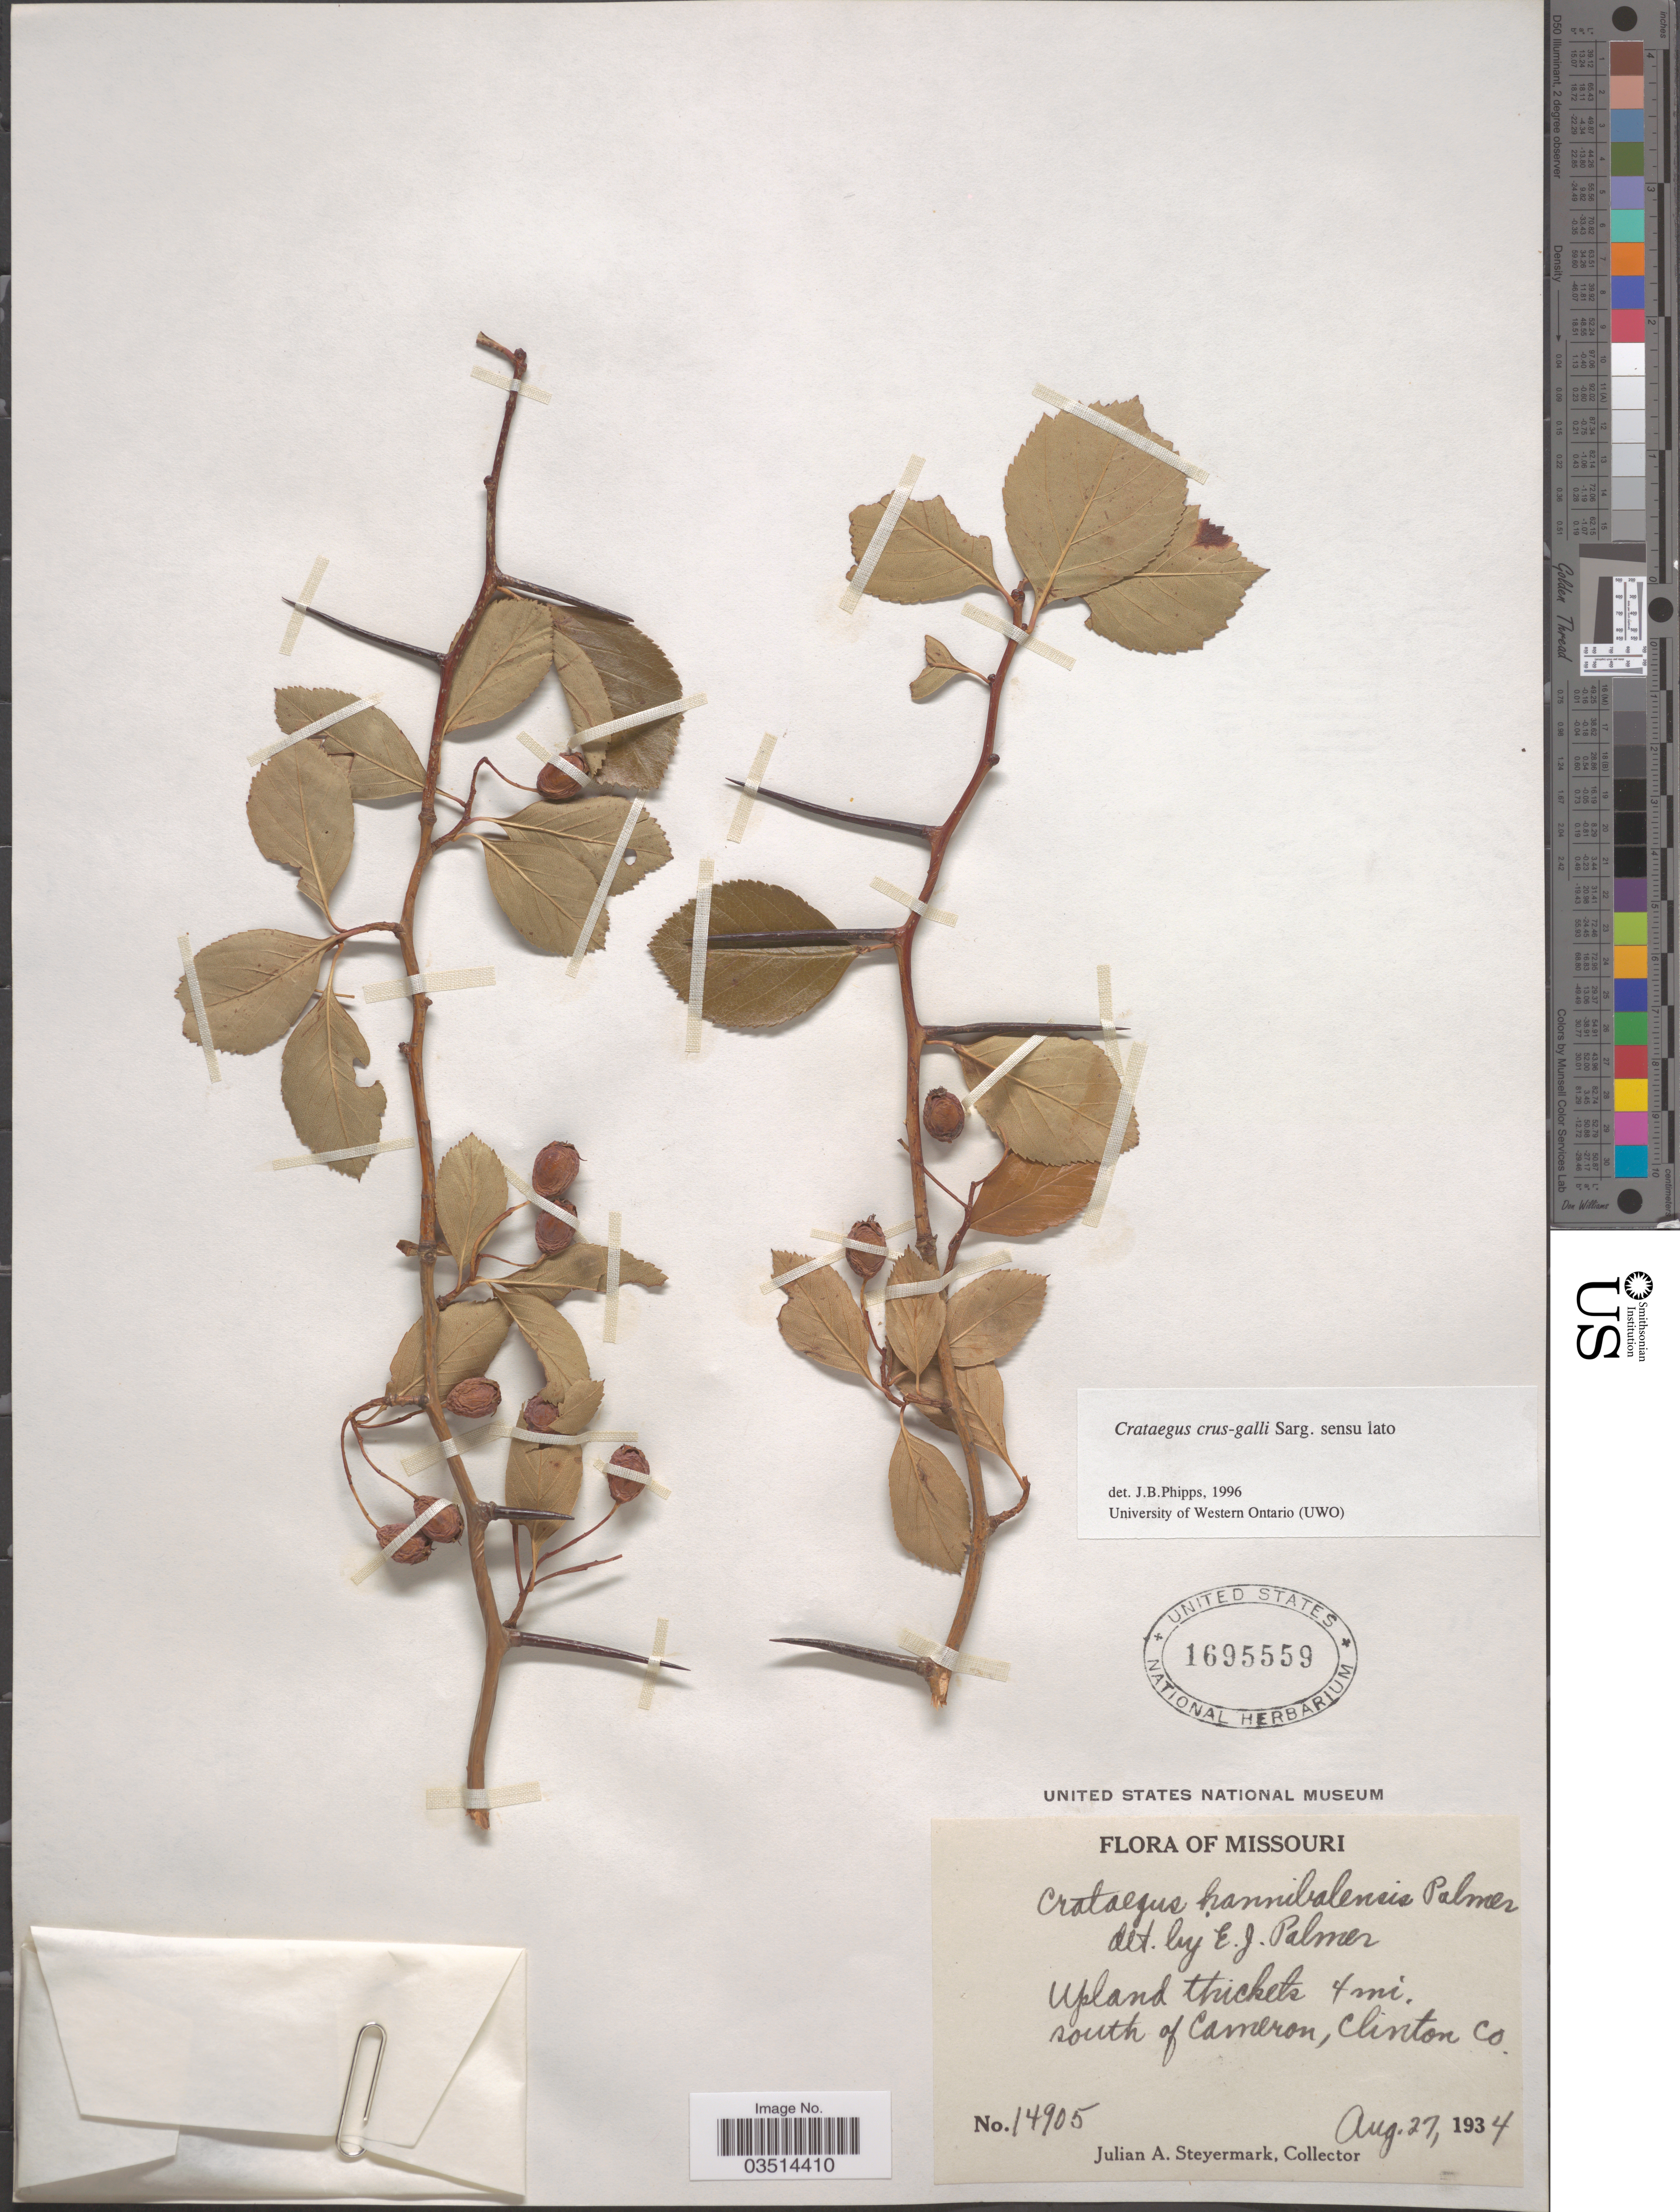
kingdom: Plantae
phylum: Tracheophyta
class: Magnoliopsida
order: Rosales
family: Rosaceae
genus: Crataegus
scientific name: Crataegus crus-galli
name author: L.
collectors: J. Steyermark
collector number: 14905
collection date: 1934-08-27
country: United States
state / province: Missouri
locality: Upland thickets 4 mi. south of Cameron, Clinton Co.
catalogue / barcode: US 1695559